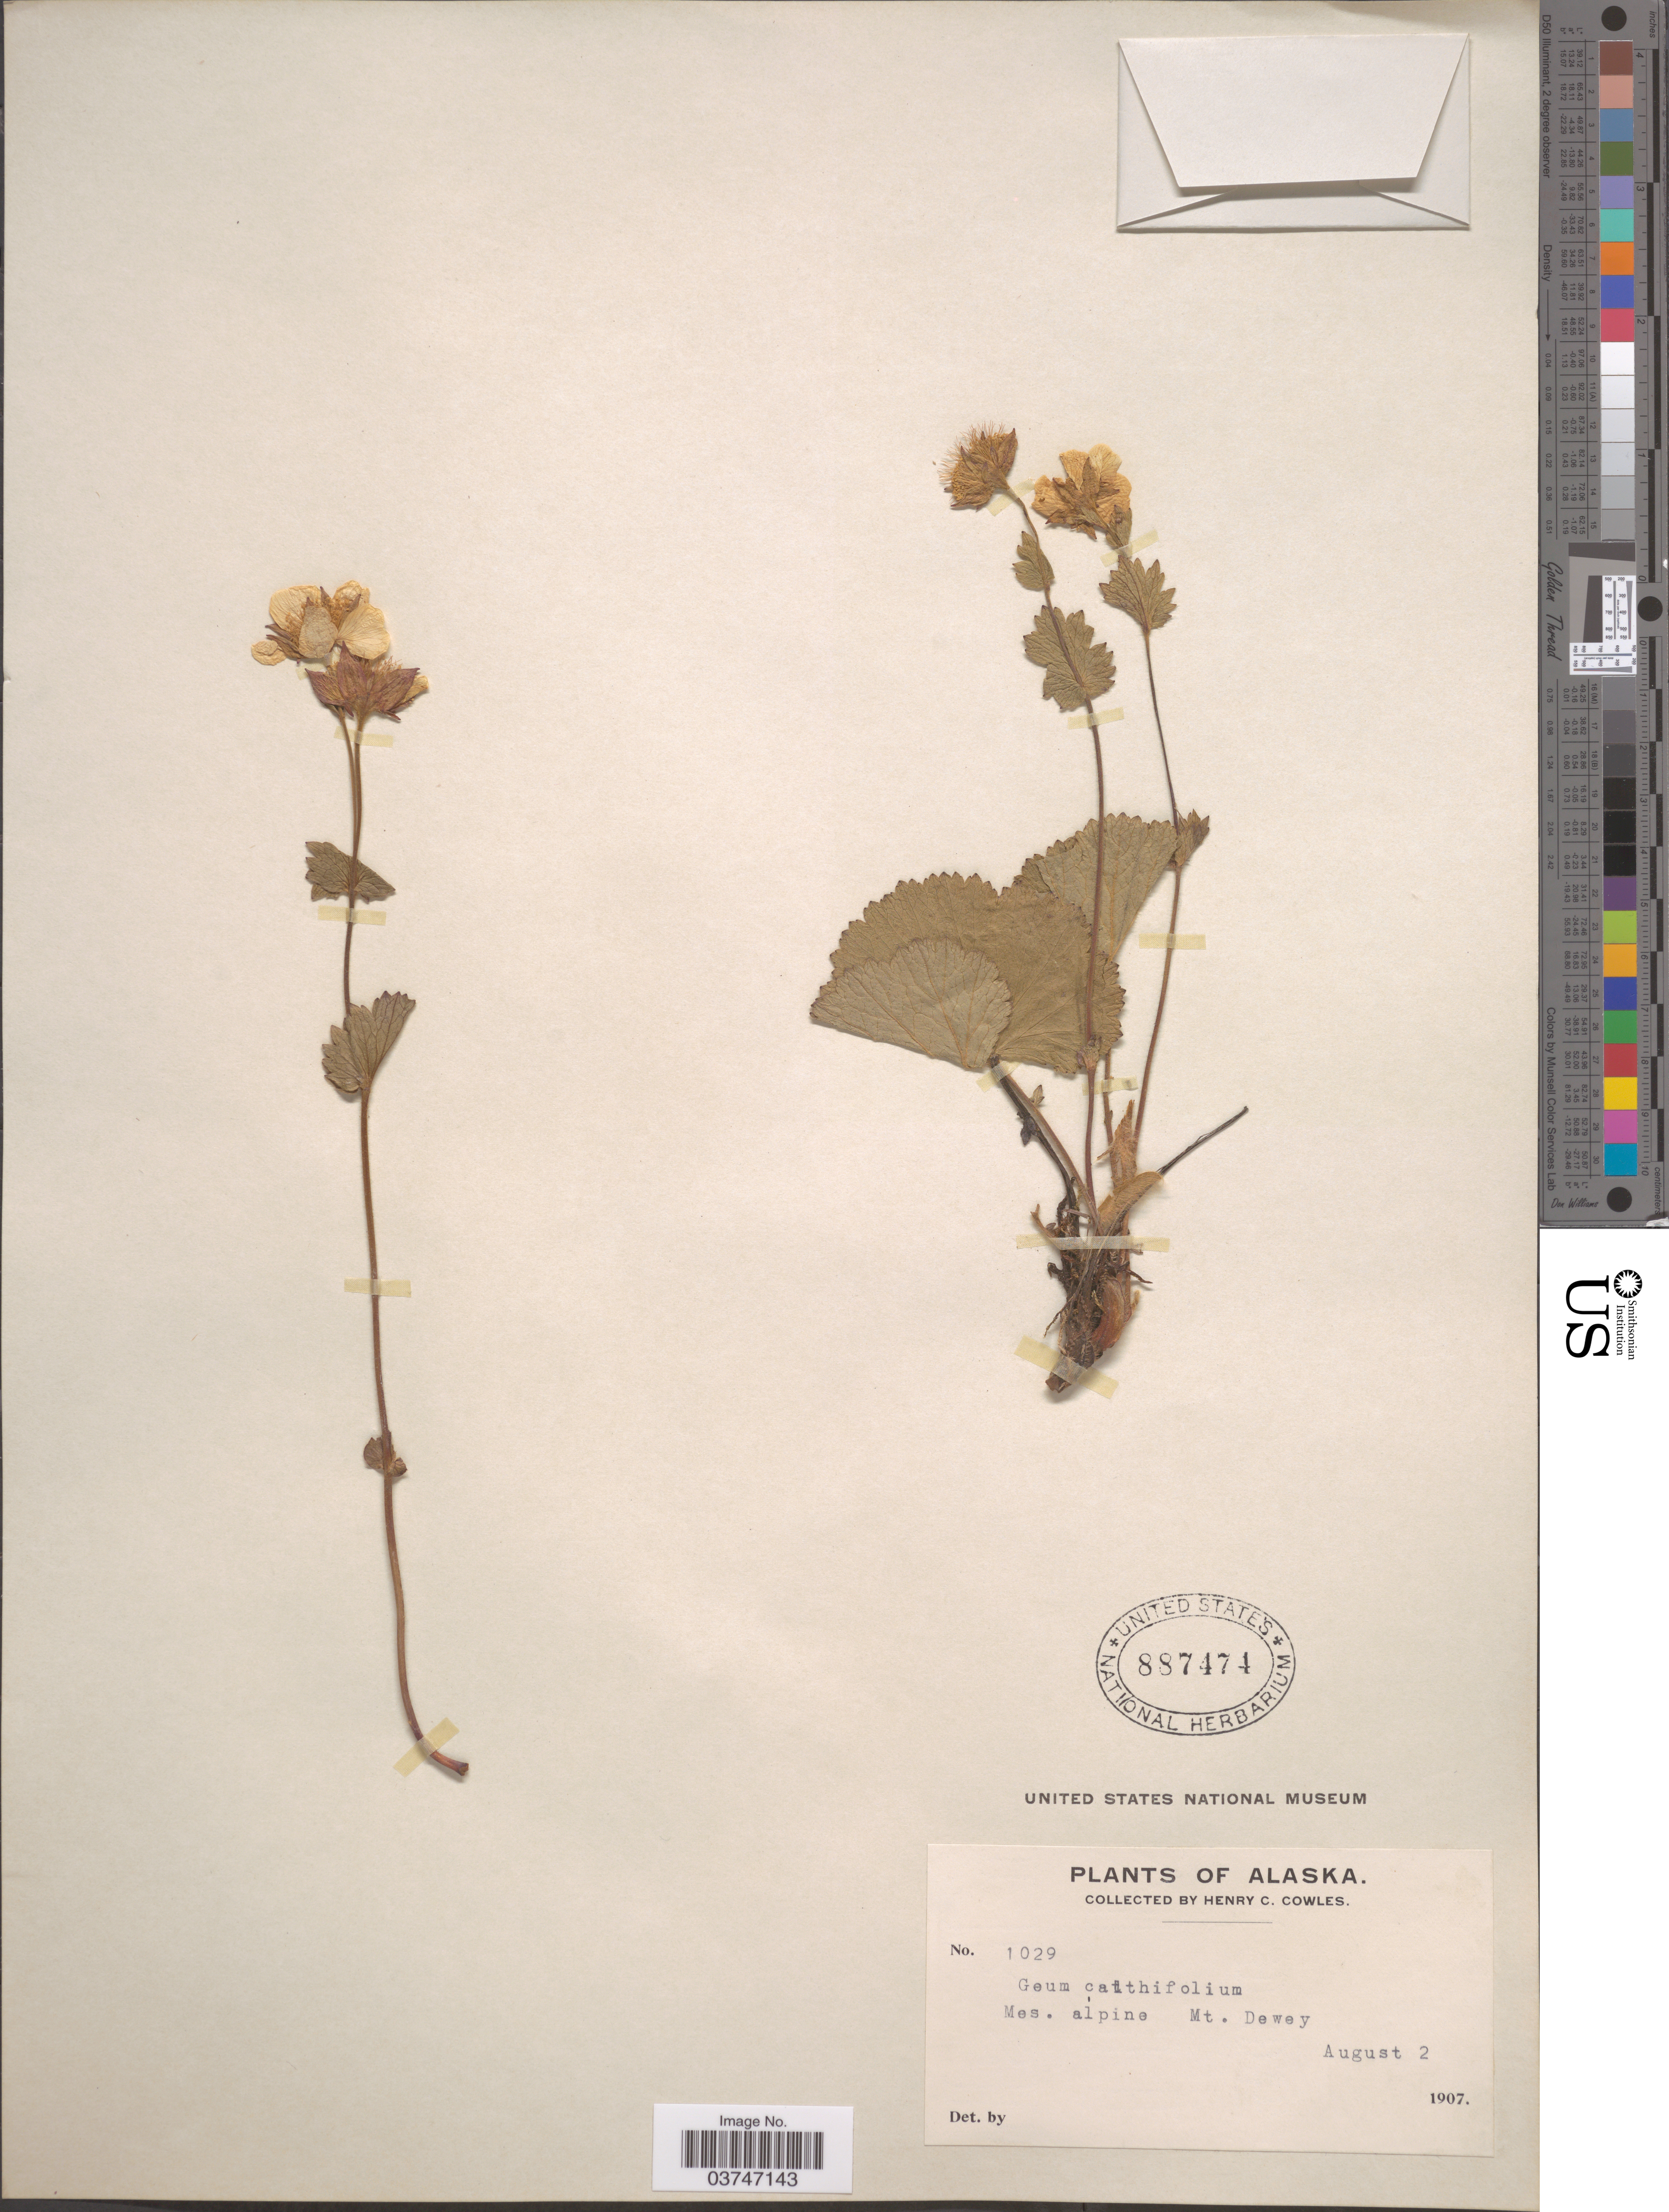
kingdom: Plantae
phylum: Tracheophyta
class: Magnoliopsida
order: Rosales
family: Rosaceae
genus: Geum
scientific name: Geum calthifolium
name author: Menzies ex Sm.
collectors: H. Cowles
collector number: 1029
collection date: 1907-08-02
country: United States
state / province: Alaska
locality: Mes. alpine Mt. Dewey.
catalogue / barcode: US 887474